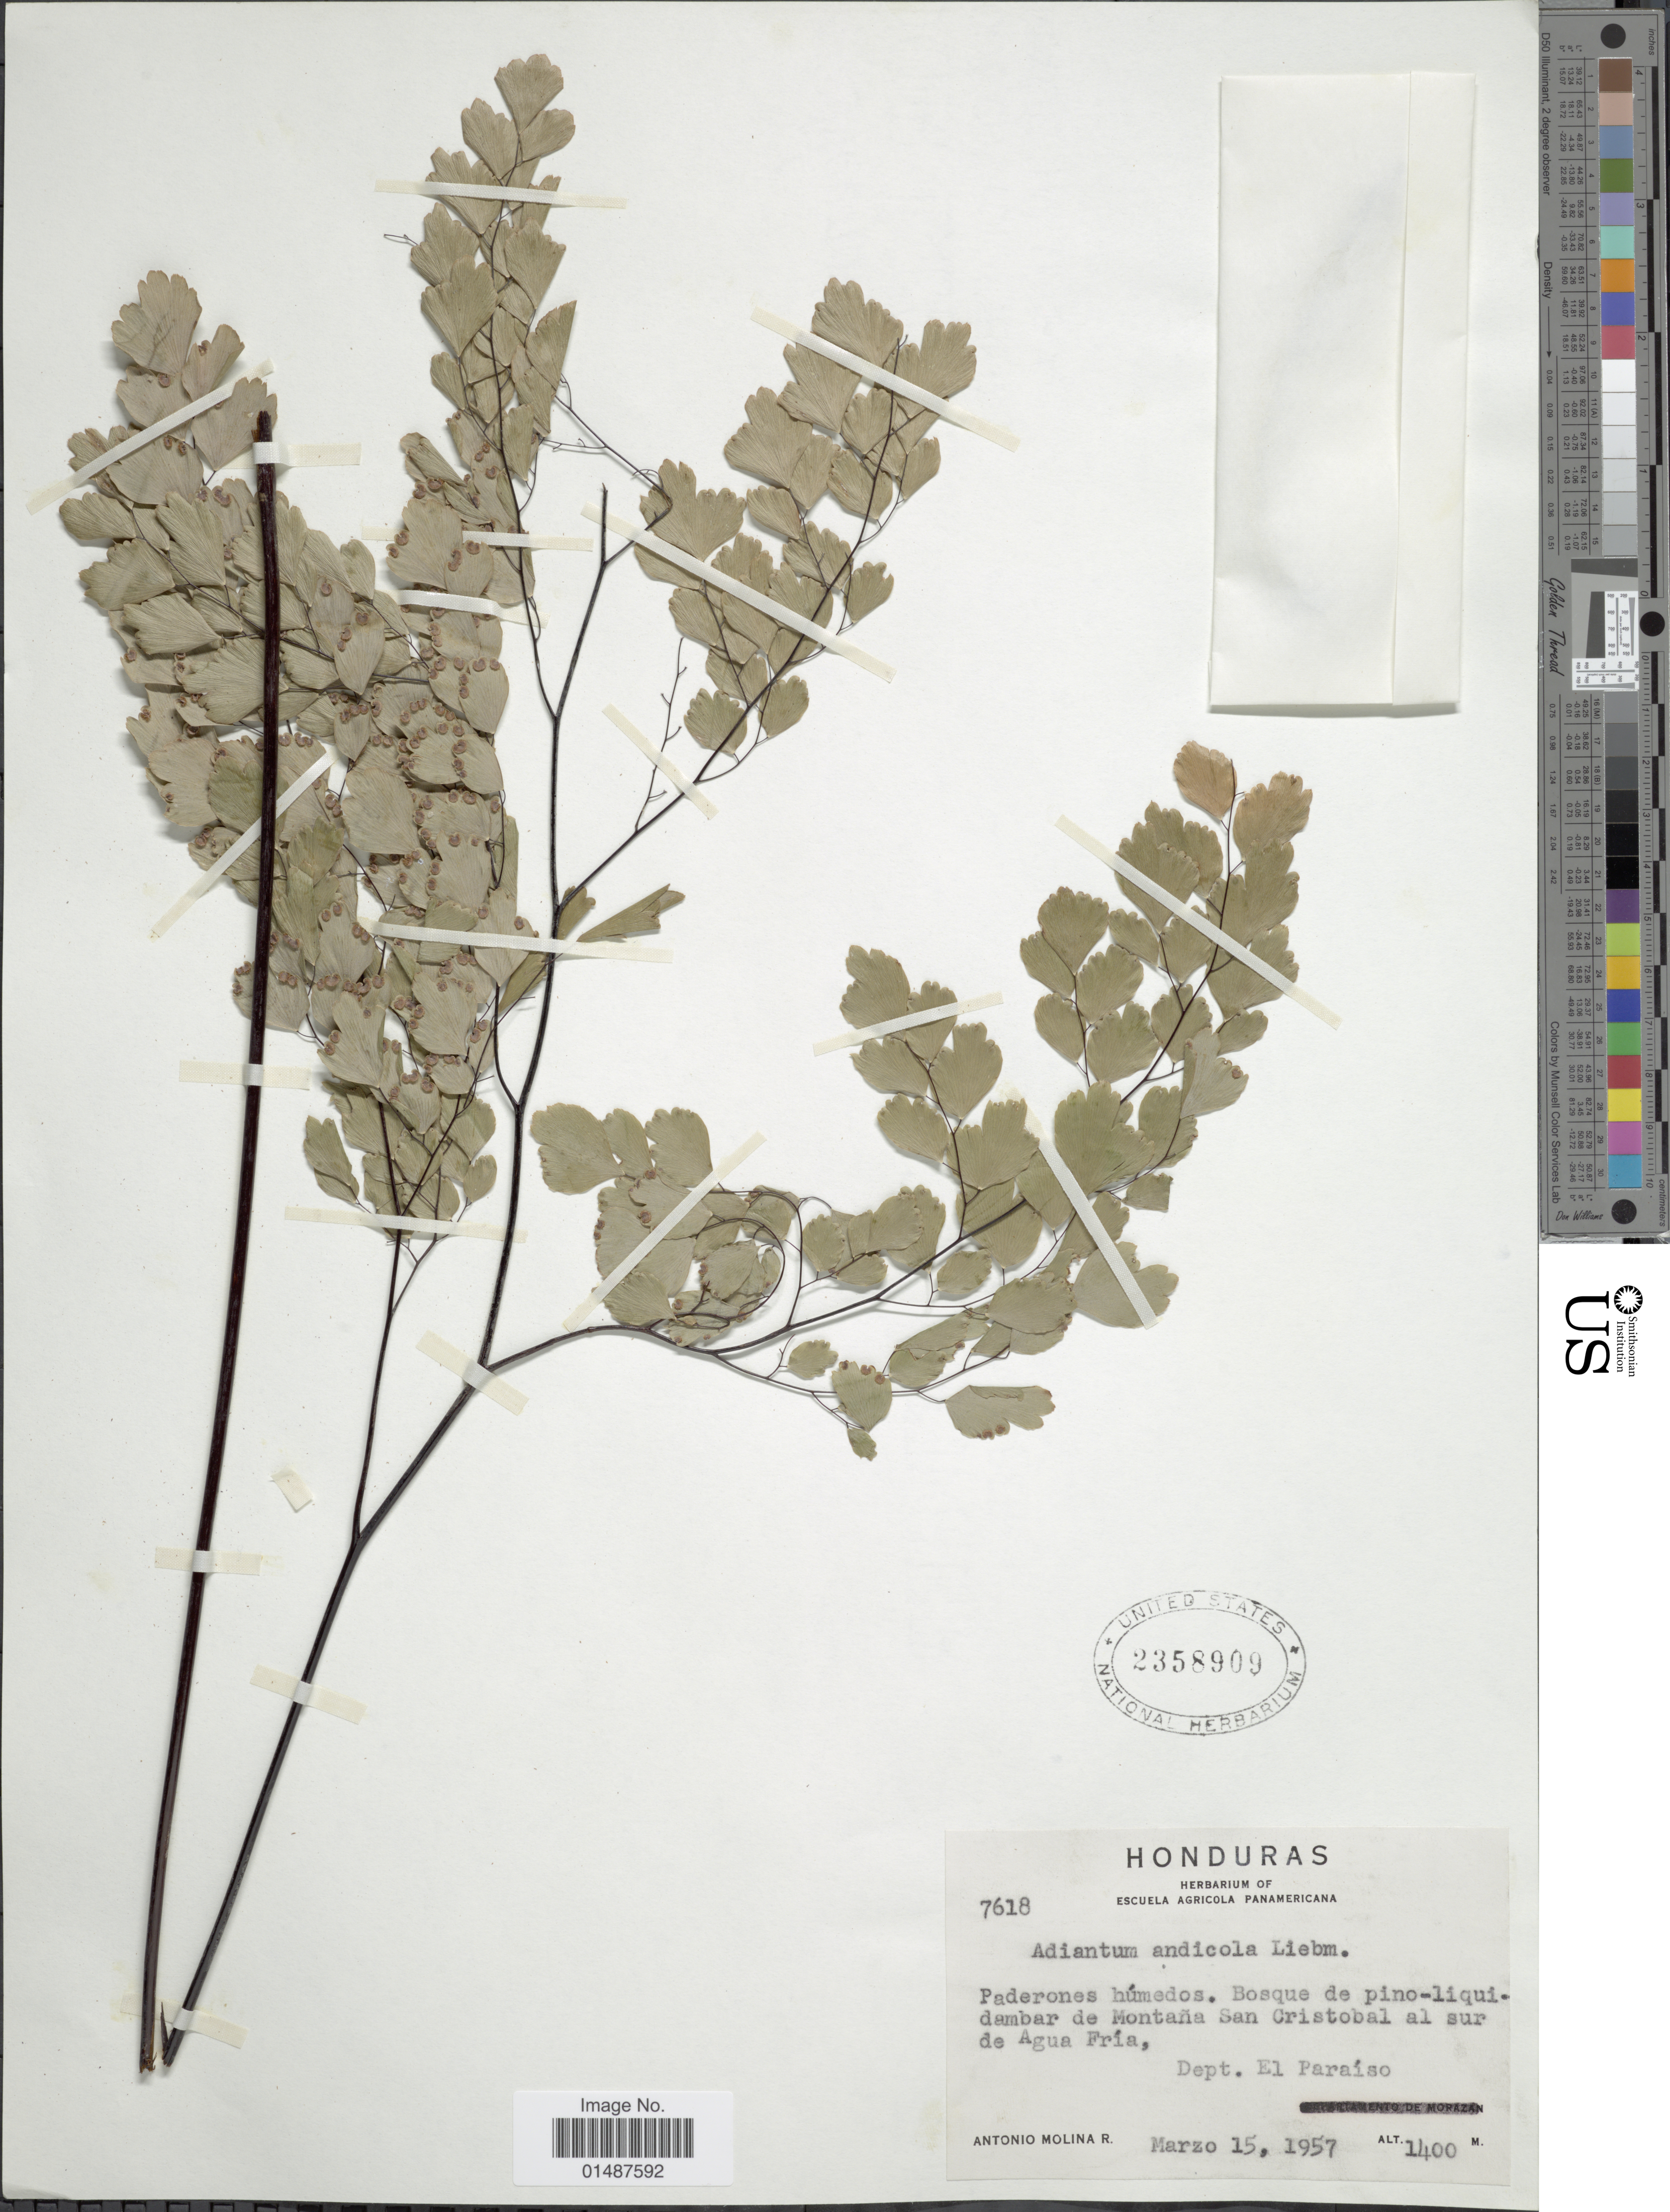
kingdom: Plantae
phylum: Tracheophyta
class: Polypodiopsida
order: Polypodiales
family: Pteridaceae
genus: Adiantum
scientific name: Adiantum andicola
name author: Liebm.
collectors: A. Molina R.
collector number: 7618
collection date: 1957-03-15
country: Honduras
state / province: El Paraíso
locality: Bosque de pino-liquidambar de Montana San Cristobal al sur de Agua Fria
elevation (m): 1400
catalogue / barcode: US 2358909